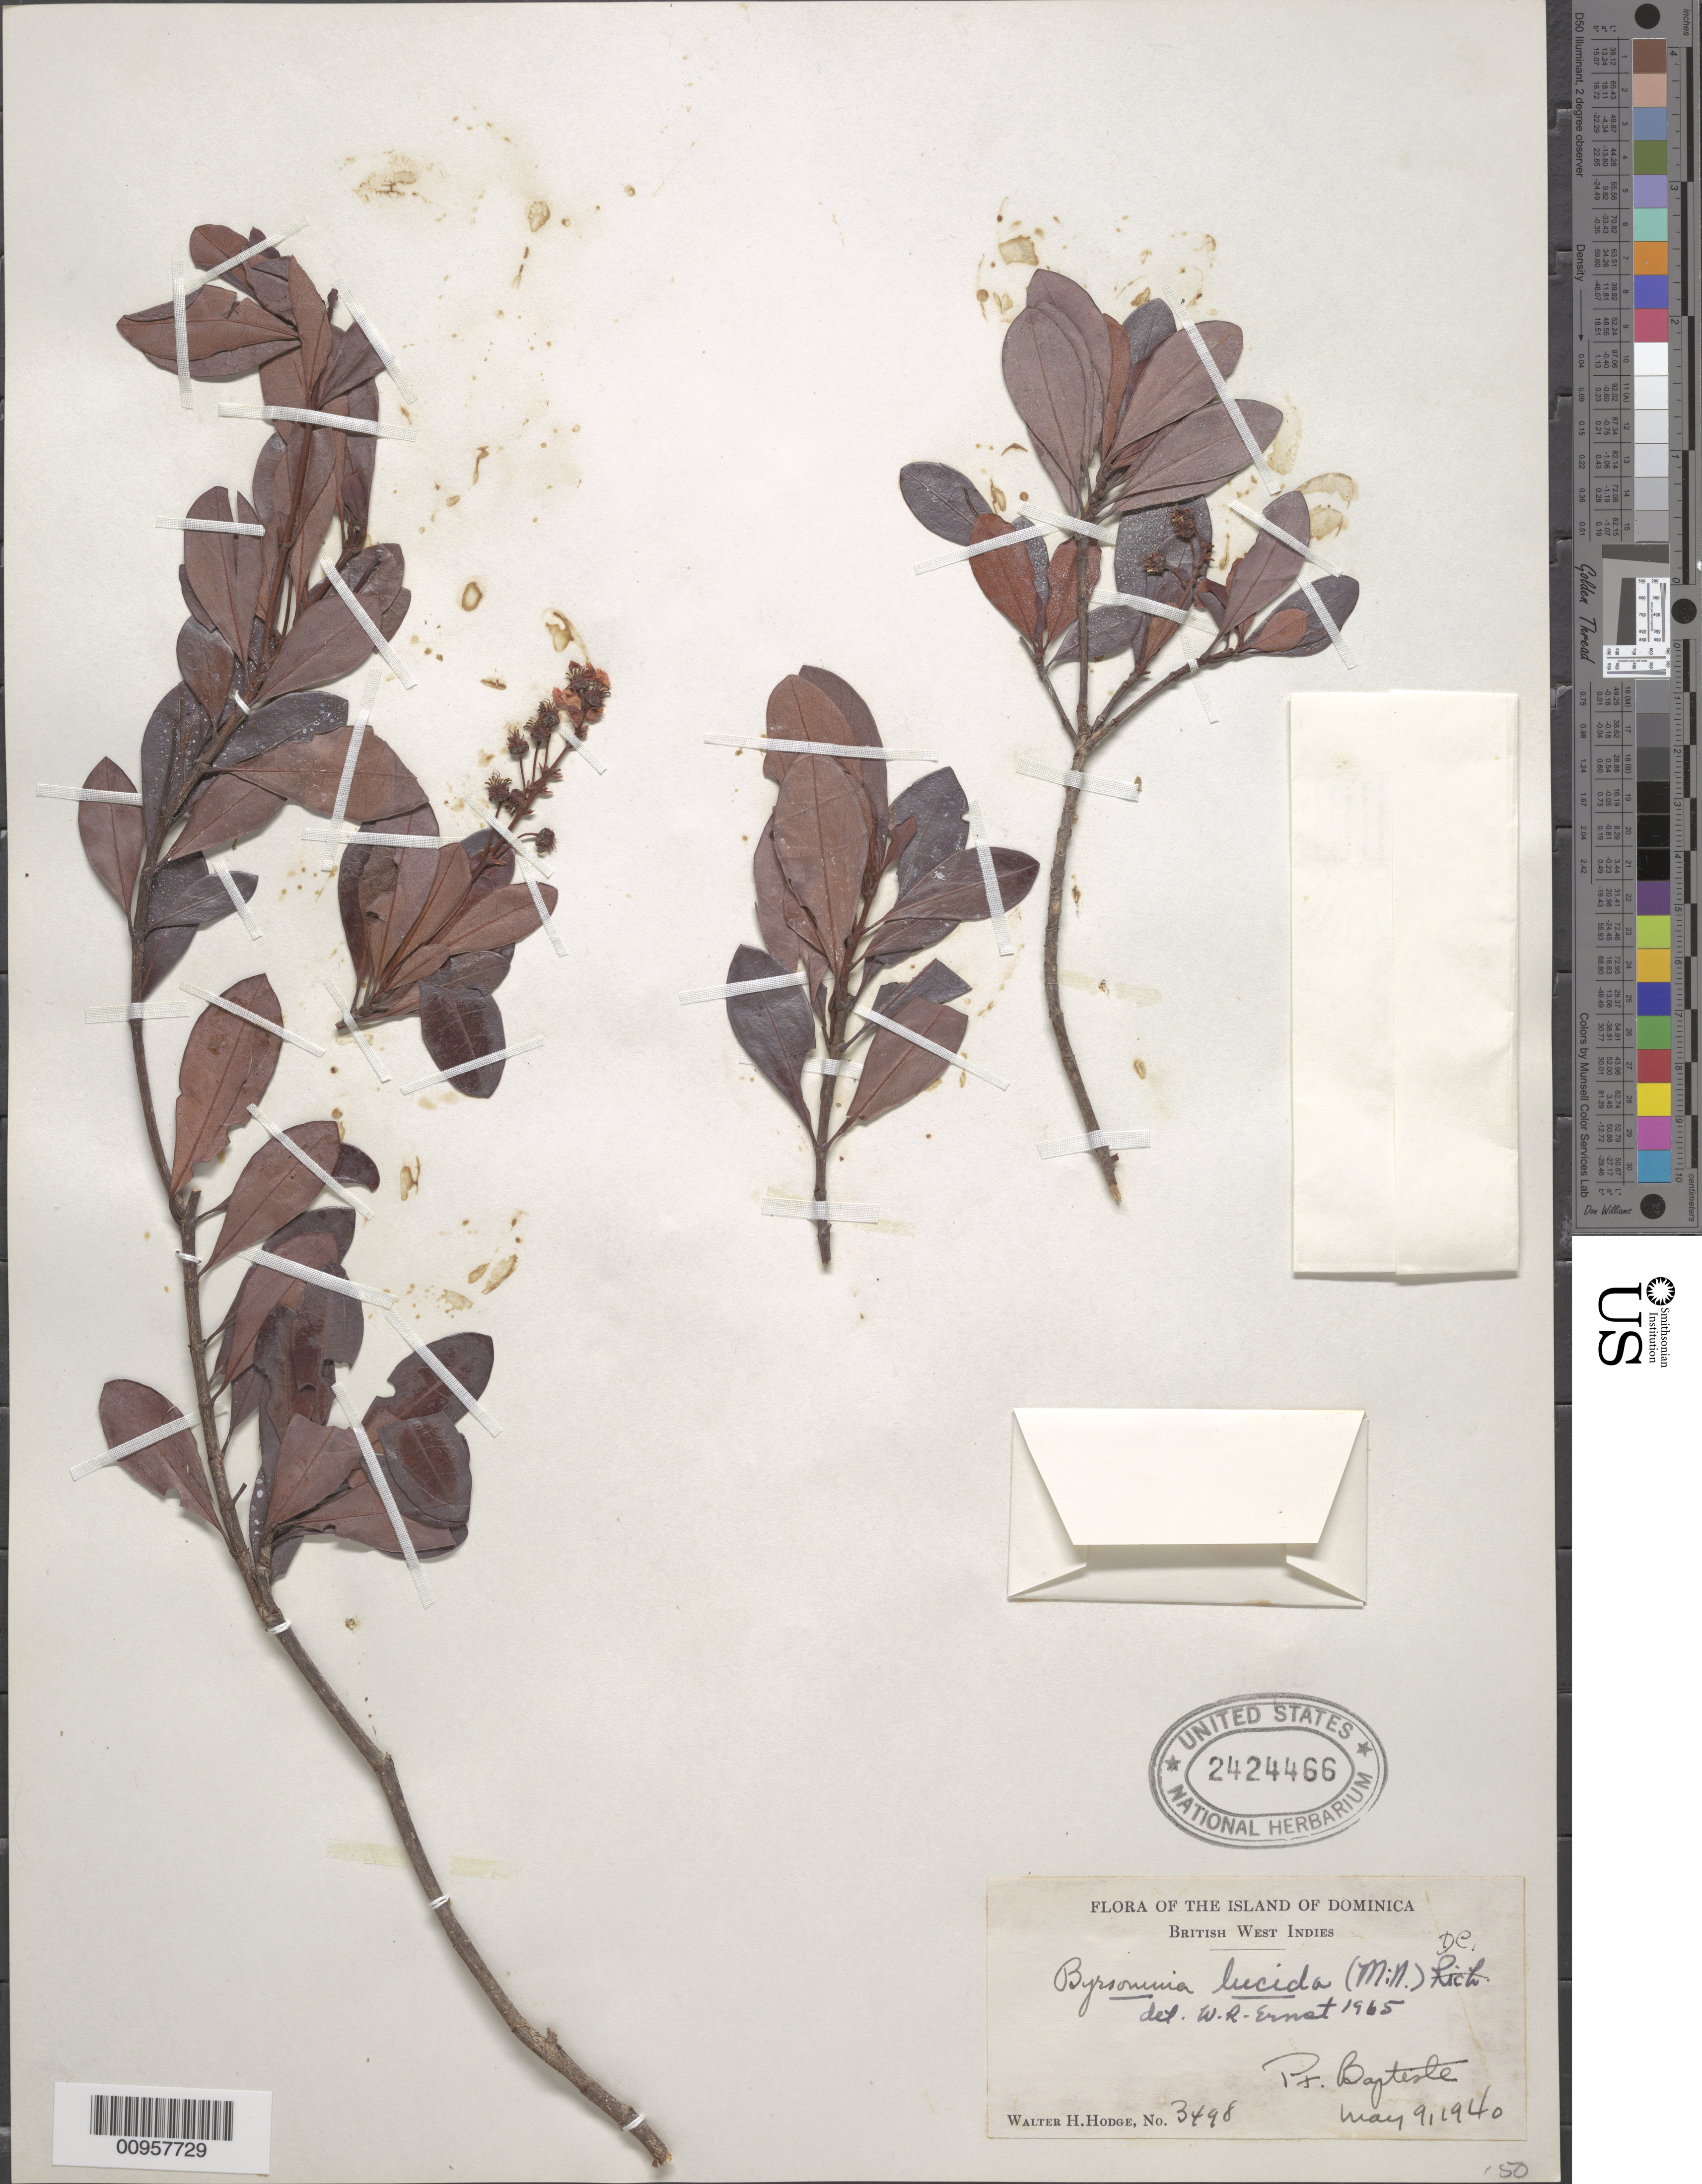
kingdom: Plantae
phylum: Tracheophyta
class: Magnoliopsida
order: Malpighiales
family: Malpighiaceae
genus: Byrsonima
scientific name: Byrsonima lucida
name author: (Mill.) DC.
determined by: Ernst, W. R., (US), NMNH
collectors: W. Hodge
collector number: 3498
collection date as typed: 09 May 1940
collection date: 1940-05-09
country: Dominica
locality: Pt. Baytisle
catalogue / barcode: US 2424466